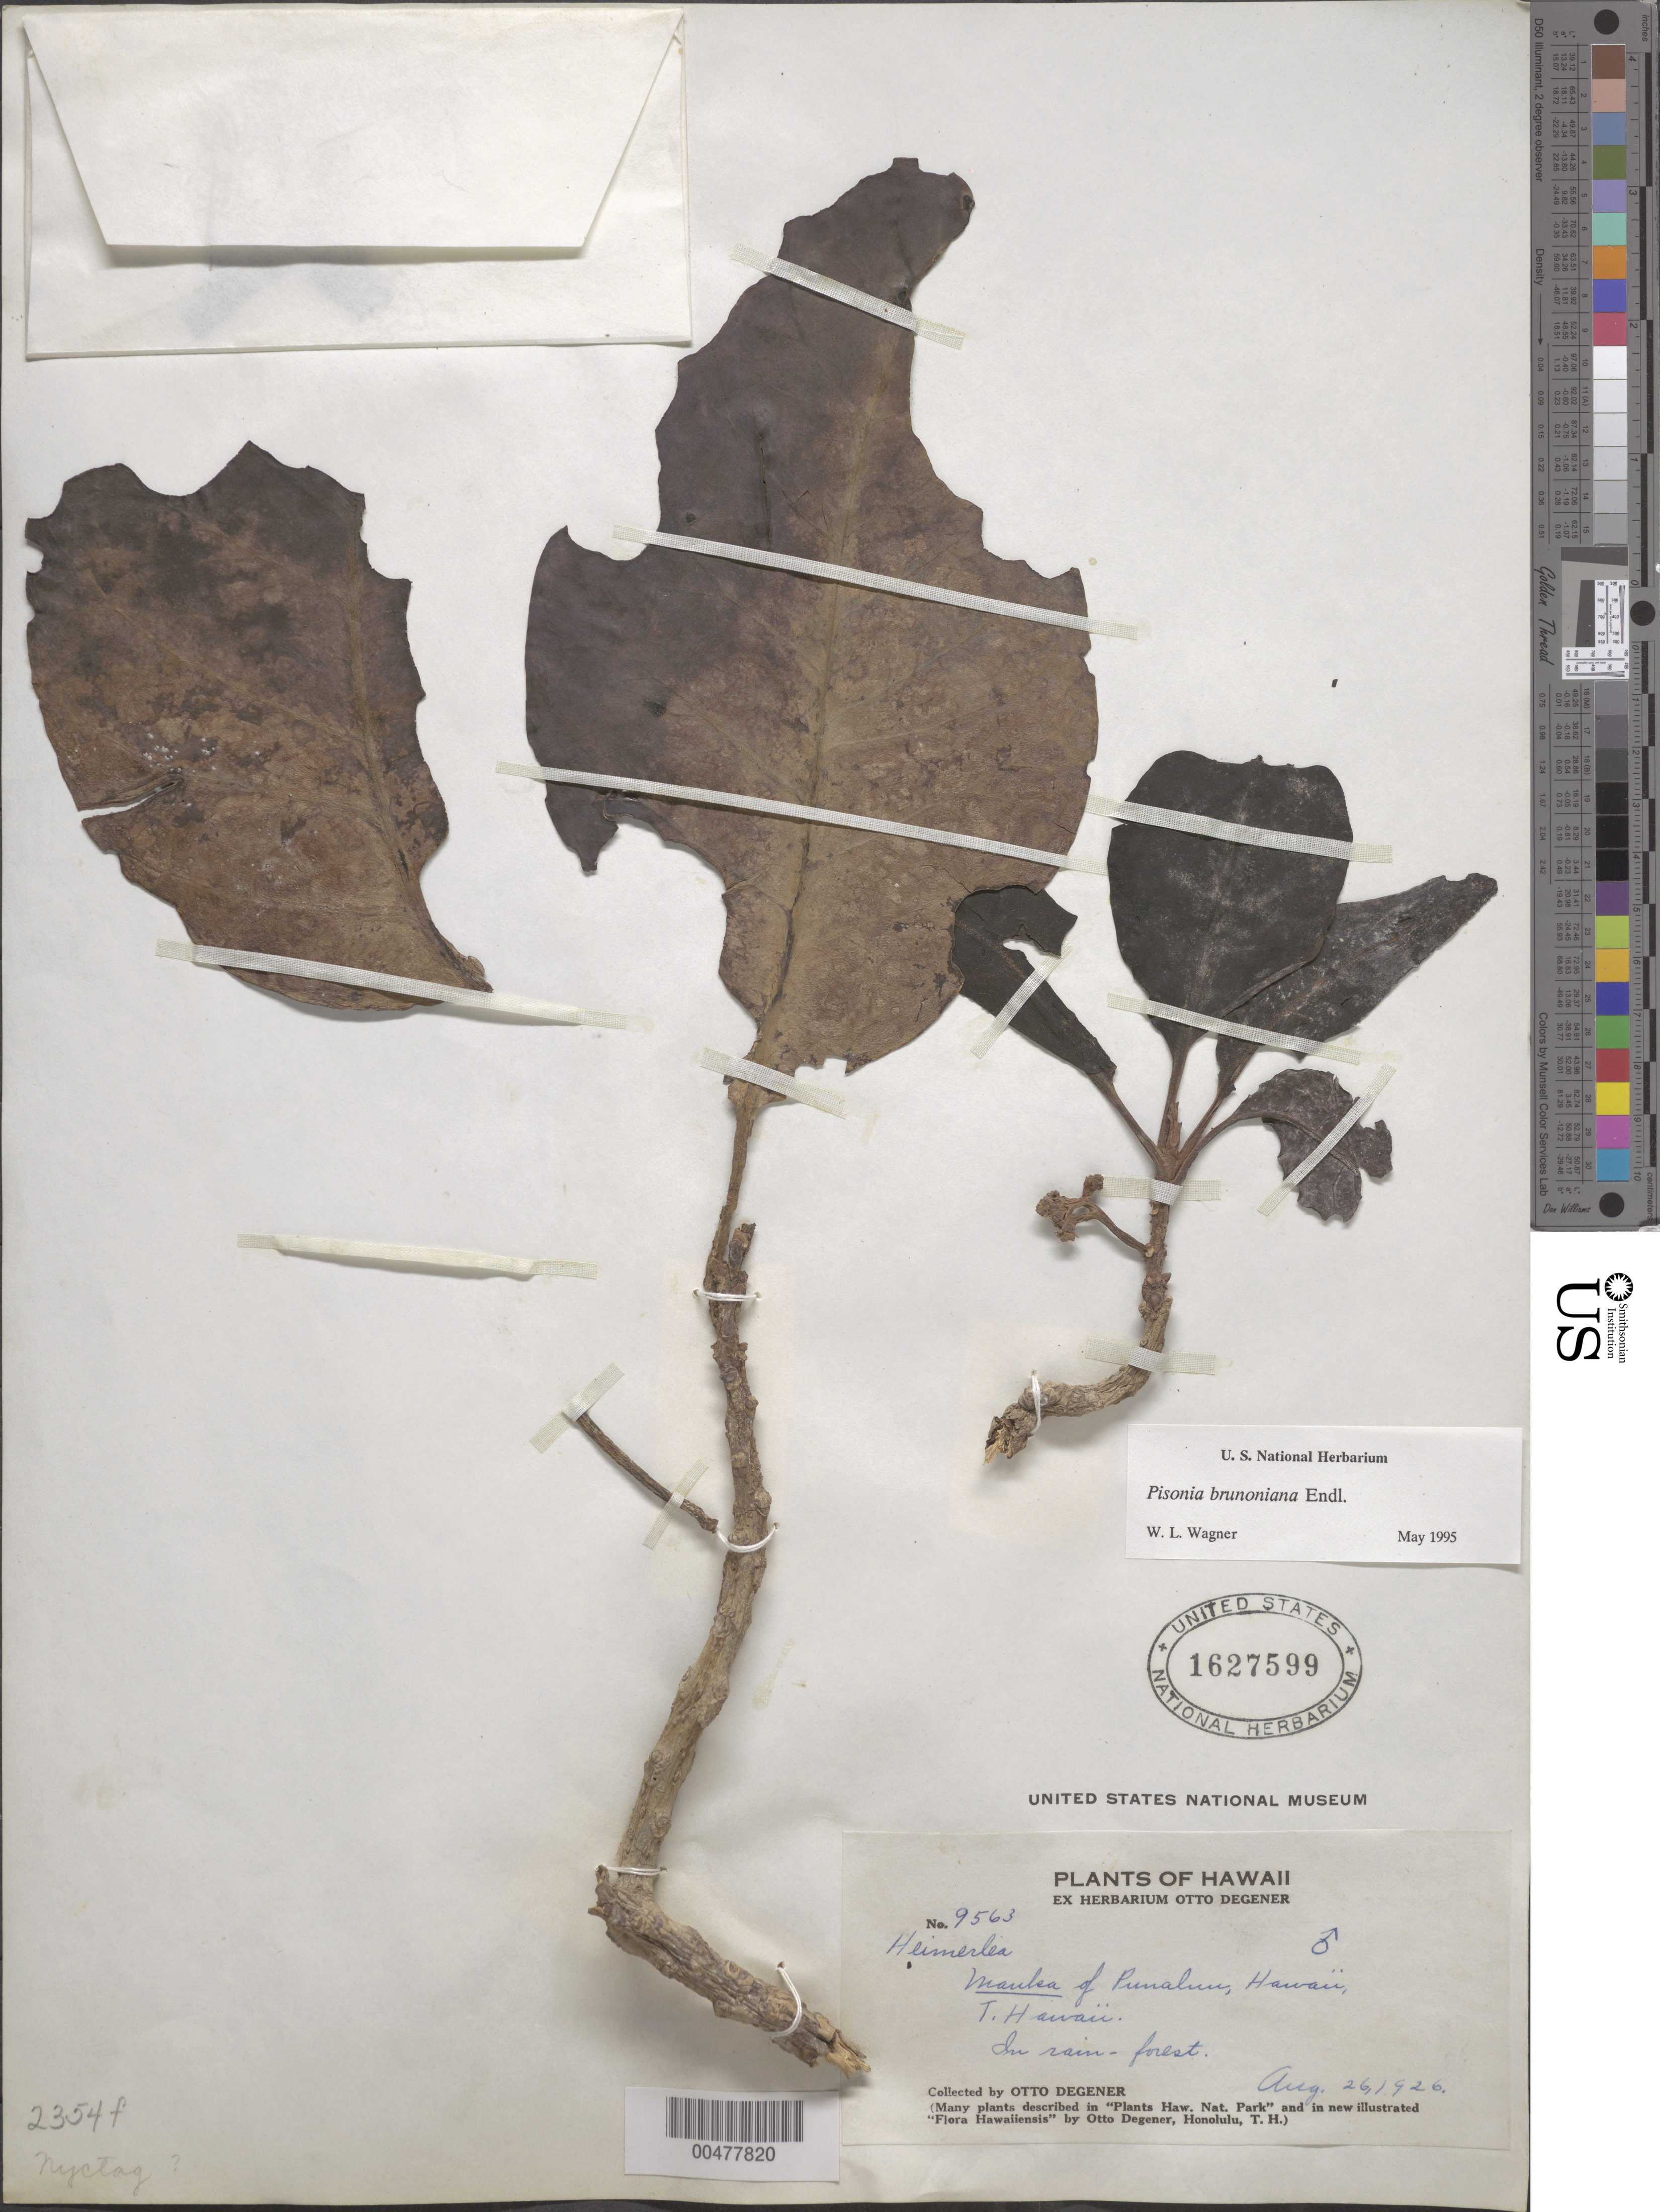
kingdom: Plantae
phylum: Tracheophyta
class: Magnoliopsida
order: Caryophyllales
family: Nyctaginaceae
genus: Ceodes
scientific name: Ceodes brunoniana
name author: (Endl.) Skottsb.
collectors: O. Degener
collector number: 9563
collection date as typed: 26 Aug 1926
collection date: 1926-08-26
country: United States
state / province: Hawaii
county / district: Hawaii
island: Hawaii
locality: Mauka of Punaluu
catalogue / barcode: US 1627599